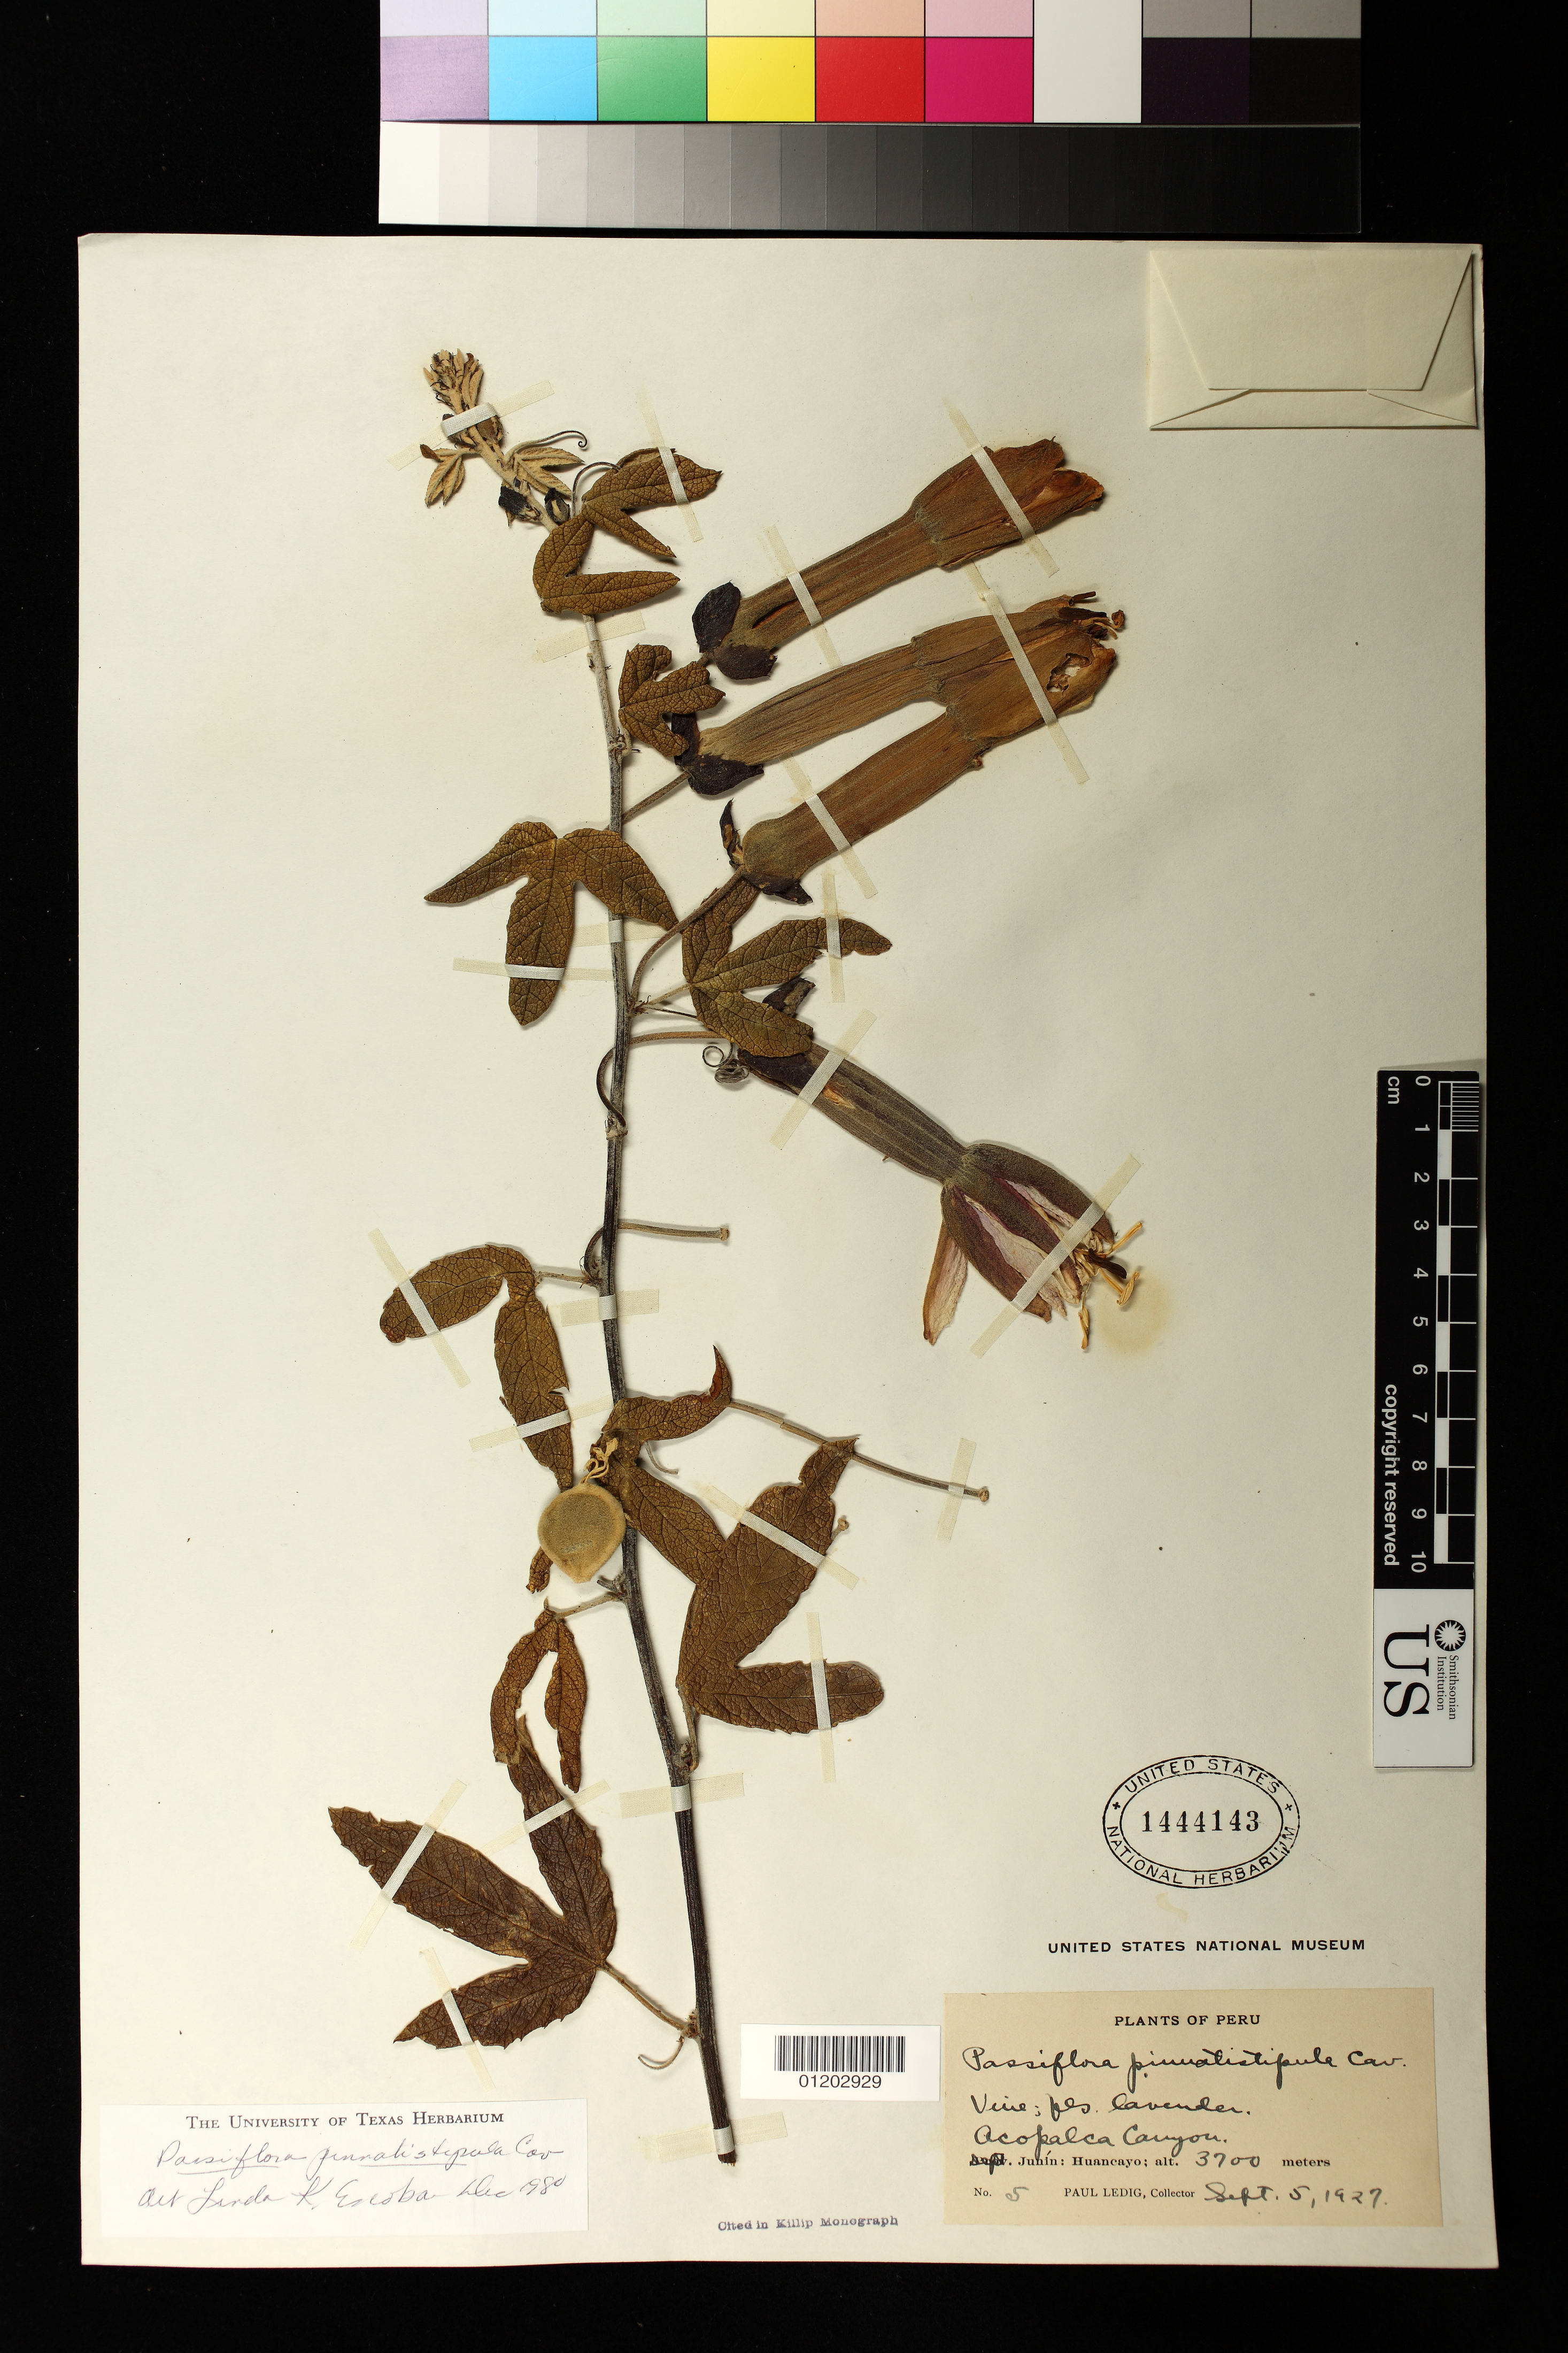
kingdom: Plantae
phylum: Tracheophyta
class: Magnoliopsida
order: Malpighiales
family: Passifloraceae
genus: Passiflora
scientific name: Passiflora pinnatistipula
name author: Cav.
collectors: P. Ledig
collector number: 5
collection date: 1927-09-05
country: Peru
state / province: Junín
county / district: Huancayo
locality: Acopalca Canyon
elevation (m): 3700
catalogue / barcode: US 1444143